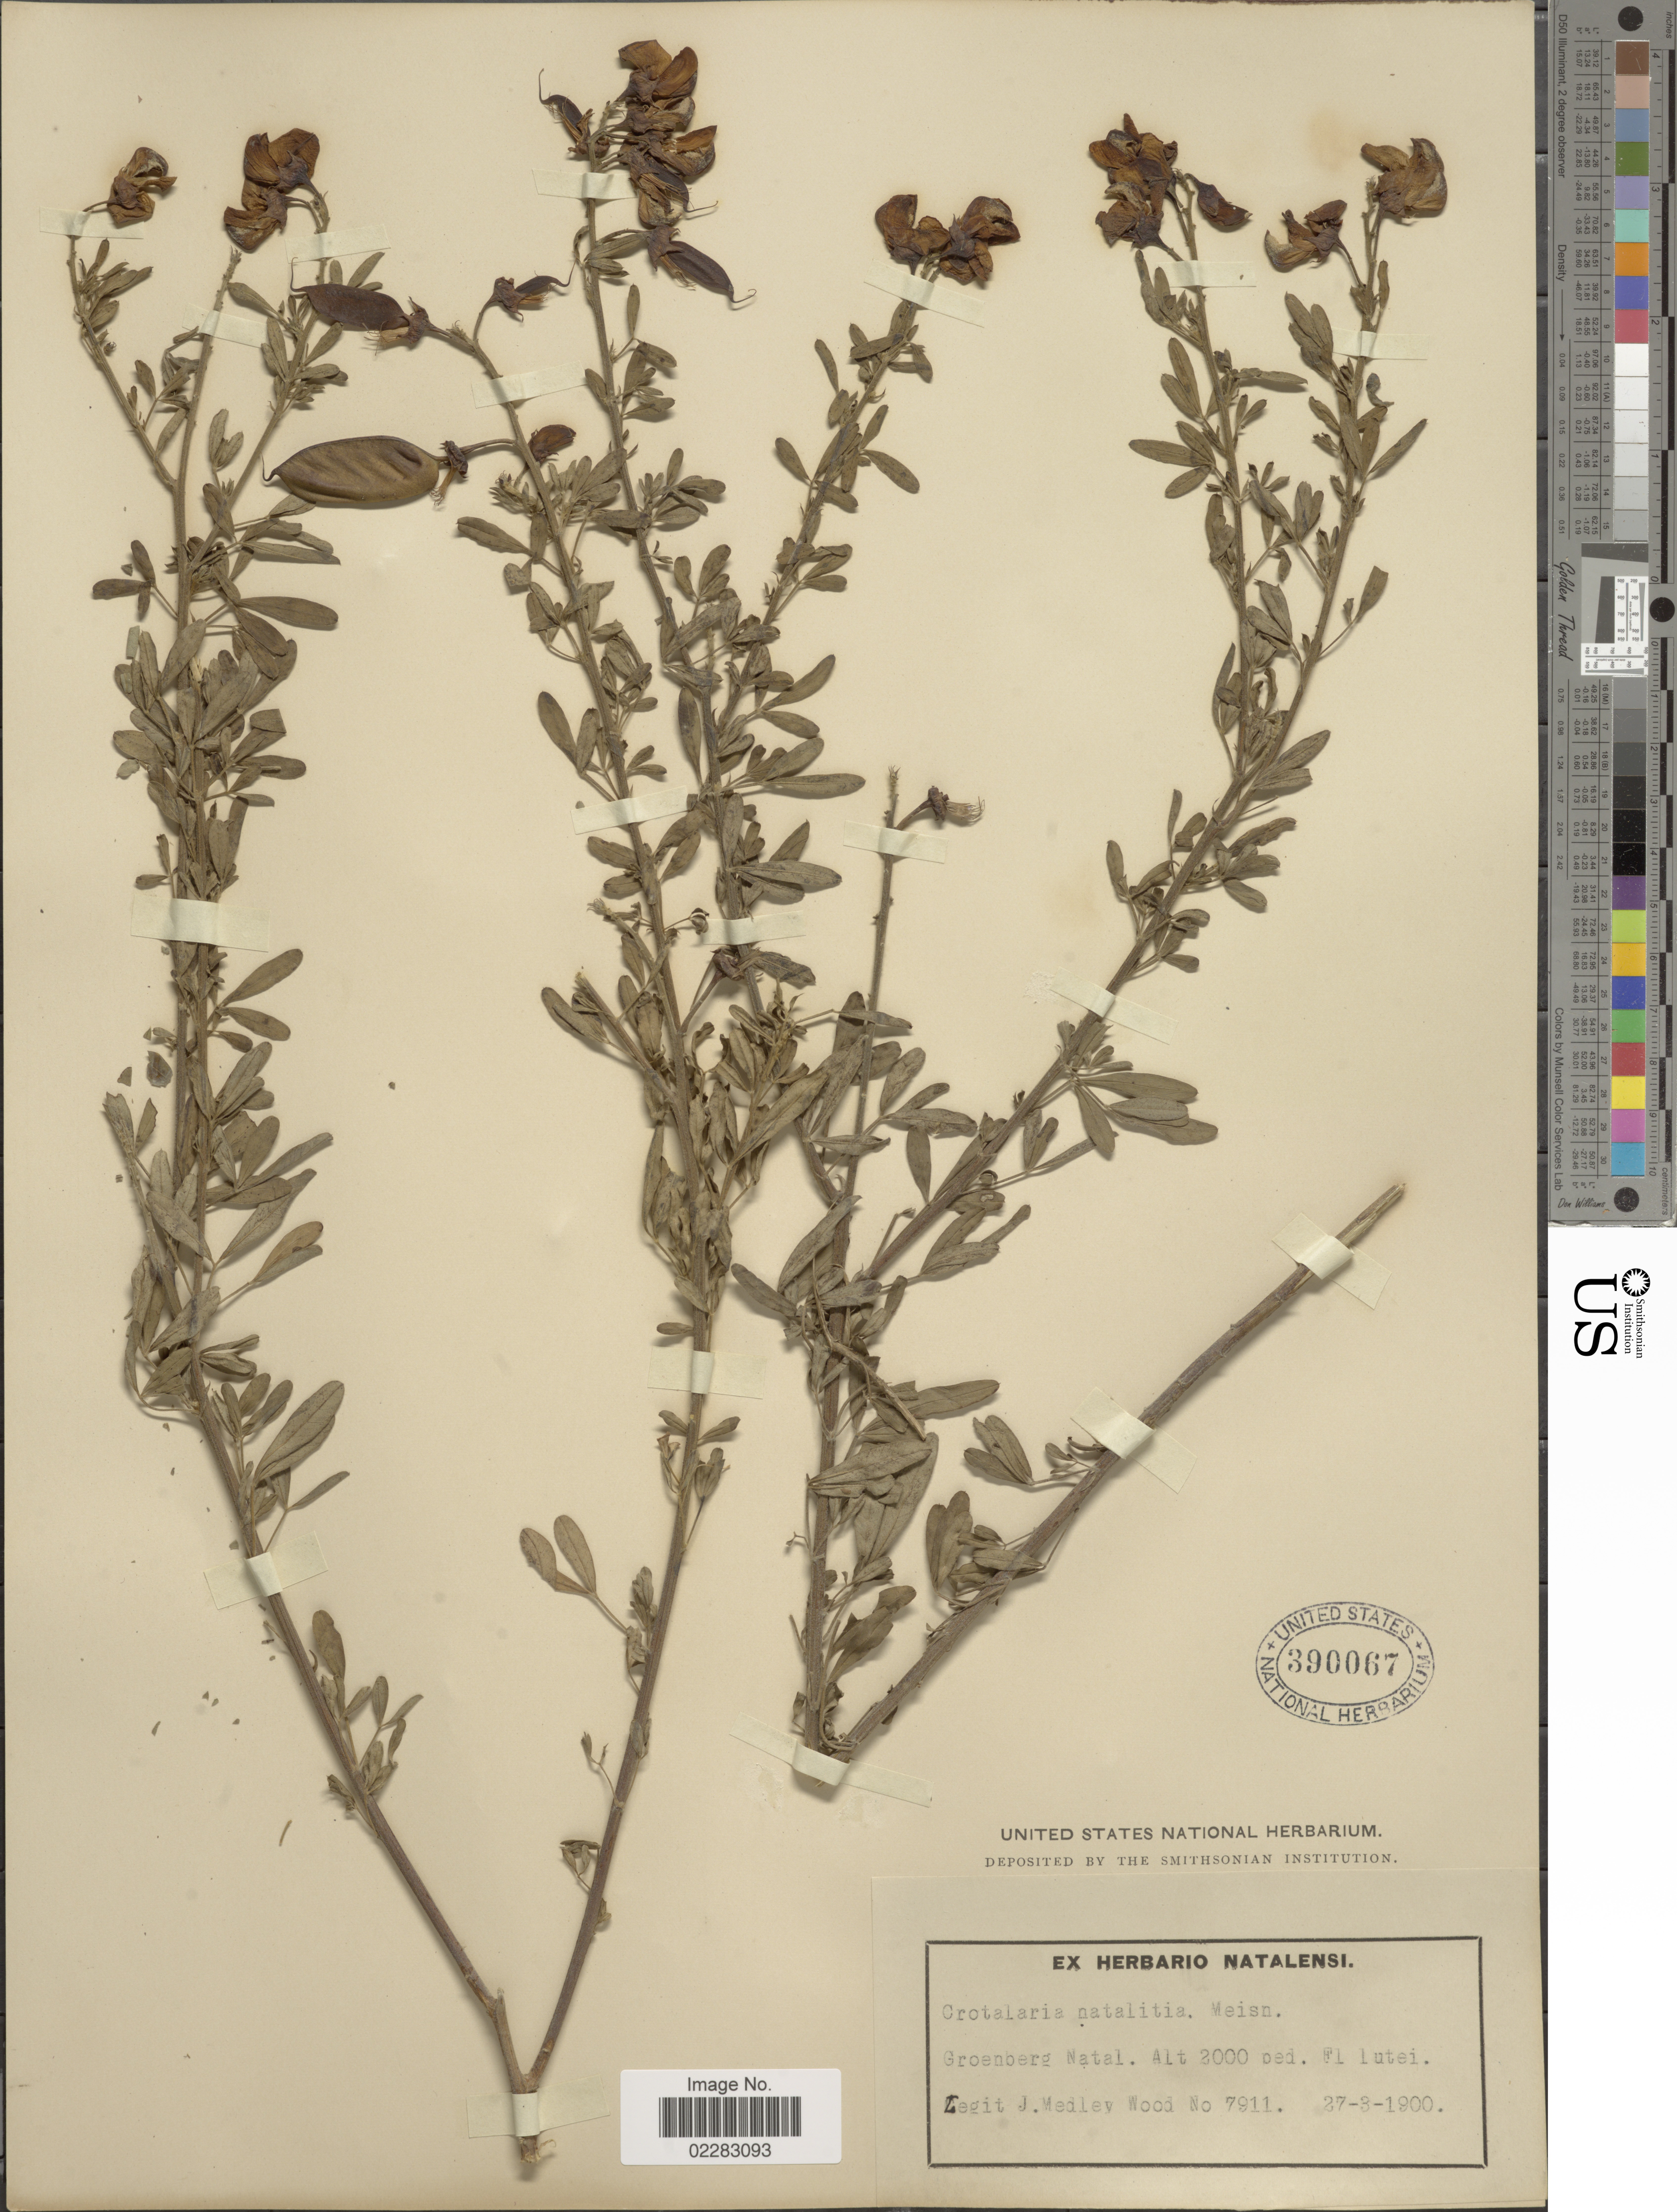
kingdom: Plantae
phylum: Tracheophyta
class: Magnoliopsida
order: Fabales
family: Fabaceae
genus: Crotalaria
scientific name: Crotalaria natalitia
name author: Meisn.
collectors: J. Medley Wood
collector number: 7911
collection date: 1900-03-27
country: South Africa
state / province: KwaZulu-Natal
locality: Groenberg Natal.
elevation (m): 610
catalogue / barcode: US 390067